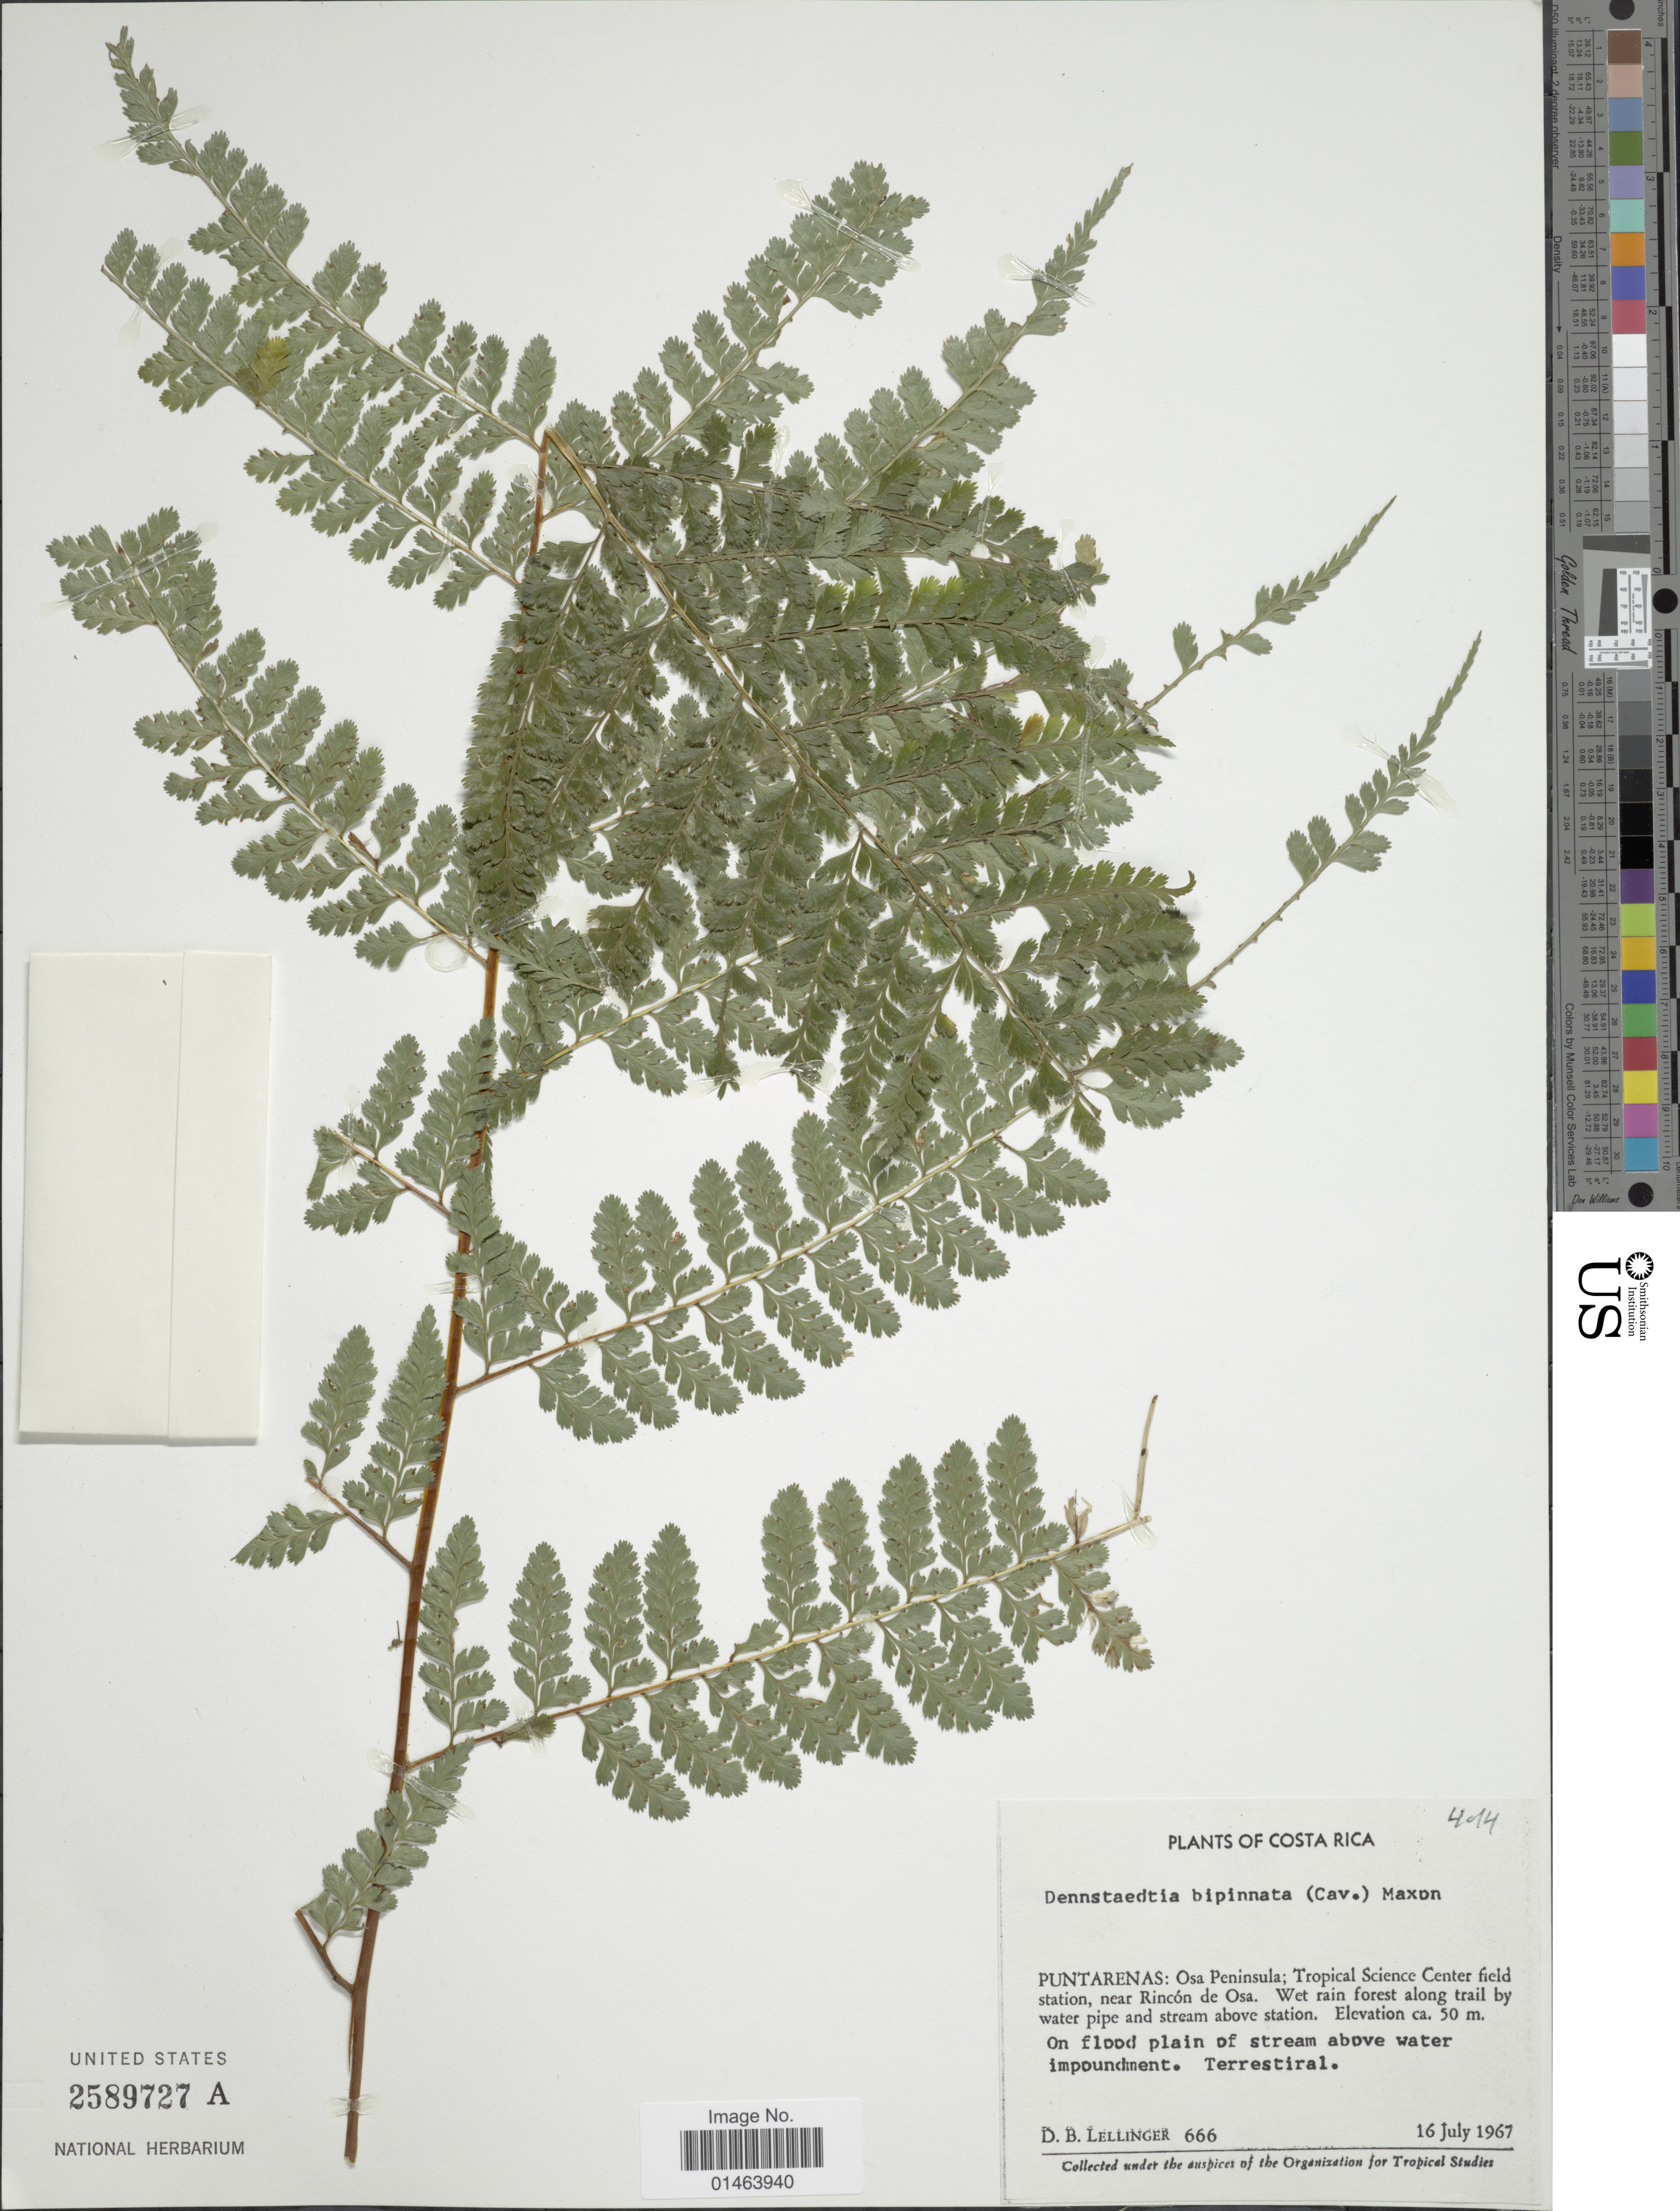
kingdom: Plantae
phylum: Tracheophyta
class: Polypodiopsida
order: Polypodiales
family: Dennstaedtiaceae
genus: Dennstaedtia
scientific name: Dennstaedtia bipinnata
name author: (Cav.) Maxon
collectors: D. B. Lellinger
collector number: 666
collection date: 1967-07-16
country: Costa Rica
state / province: Puntarenas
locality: Costa Rica, Puntarenas: Osa Peninsula; Tropical science Center Field station, near Rincon de Osa.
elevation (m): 50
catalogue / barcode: US 2589727A